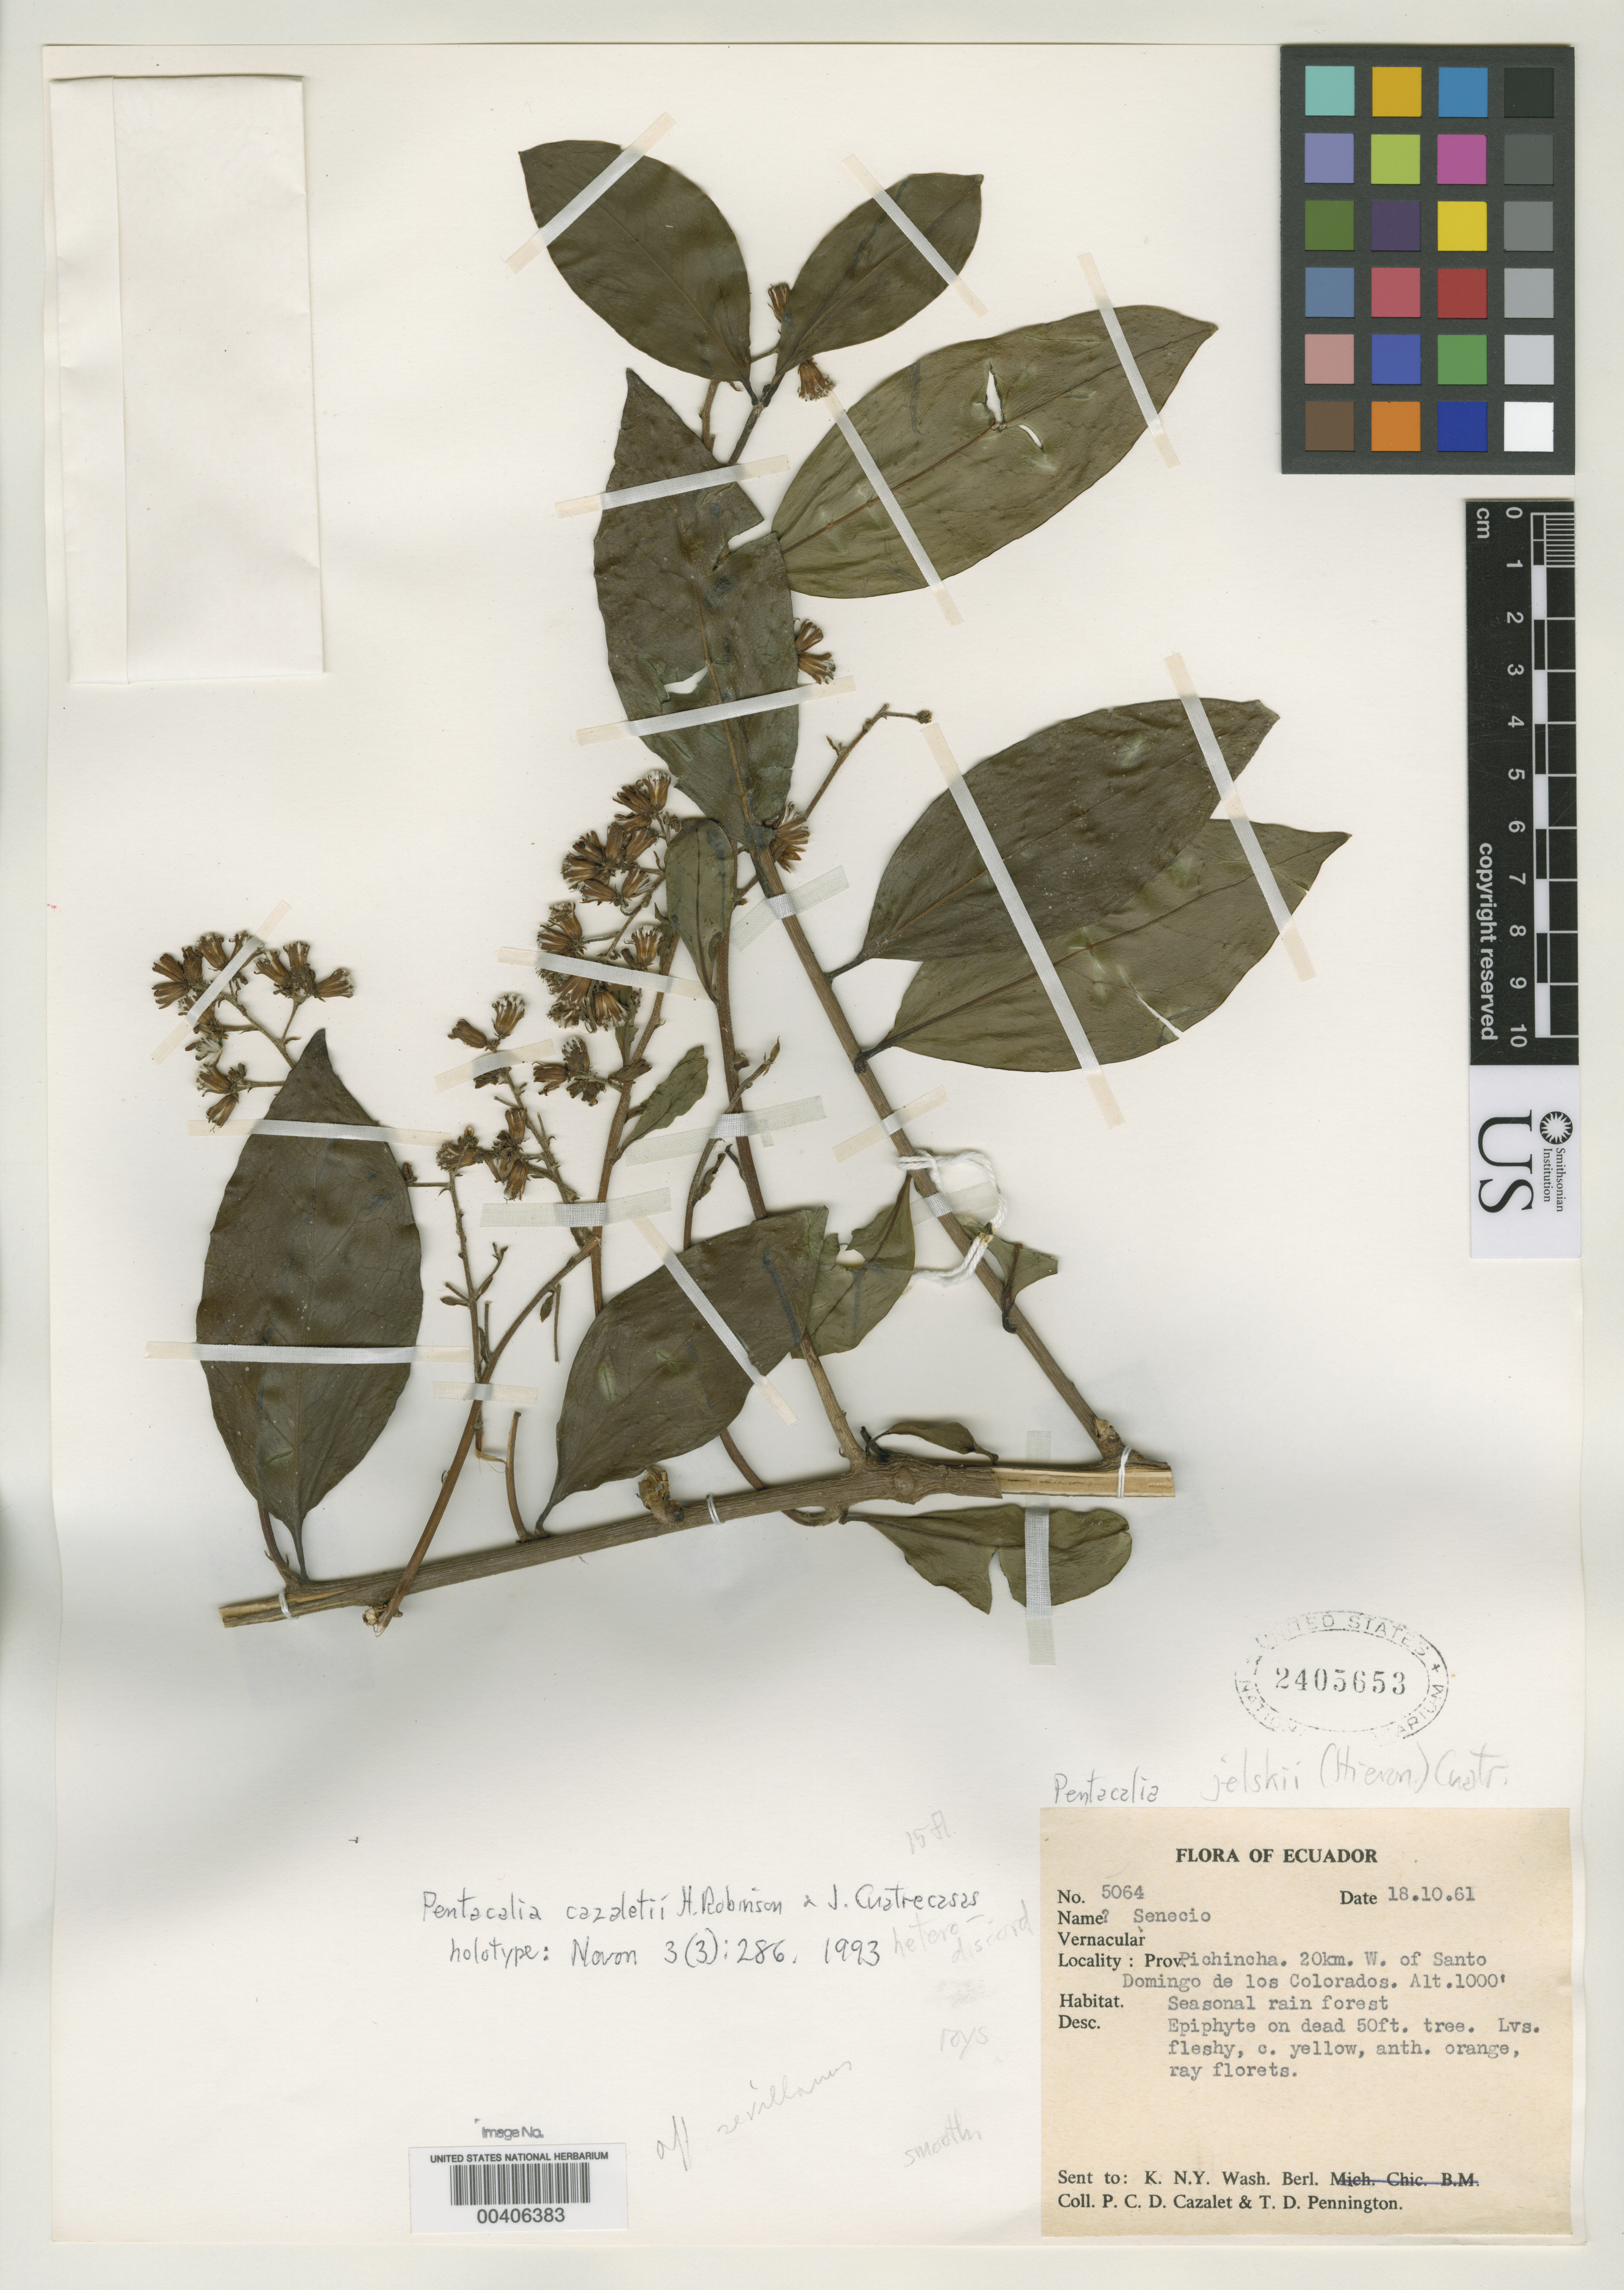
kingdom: Plantae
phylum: Tracheophyta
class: Magnoliopsida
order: Asterales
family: Asteraceae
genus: Pentacalia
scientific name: Pentacalia cazaletii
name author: H. Rob. & Cuatrec.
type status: Holotype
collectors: P. C. D. Cazalet & T. D. Pennington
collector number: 5064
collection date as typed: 18 Oct 1961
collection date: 1961-10-18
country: Ecuador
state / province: Pichincha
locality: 20 km W of Santo Domingo de Los Colorados.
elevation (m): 305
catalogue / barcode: US 2405653